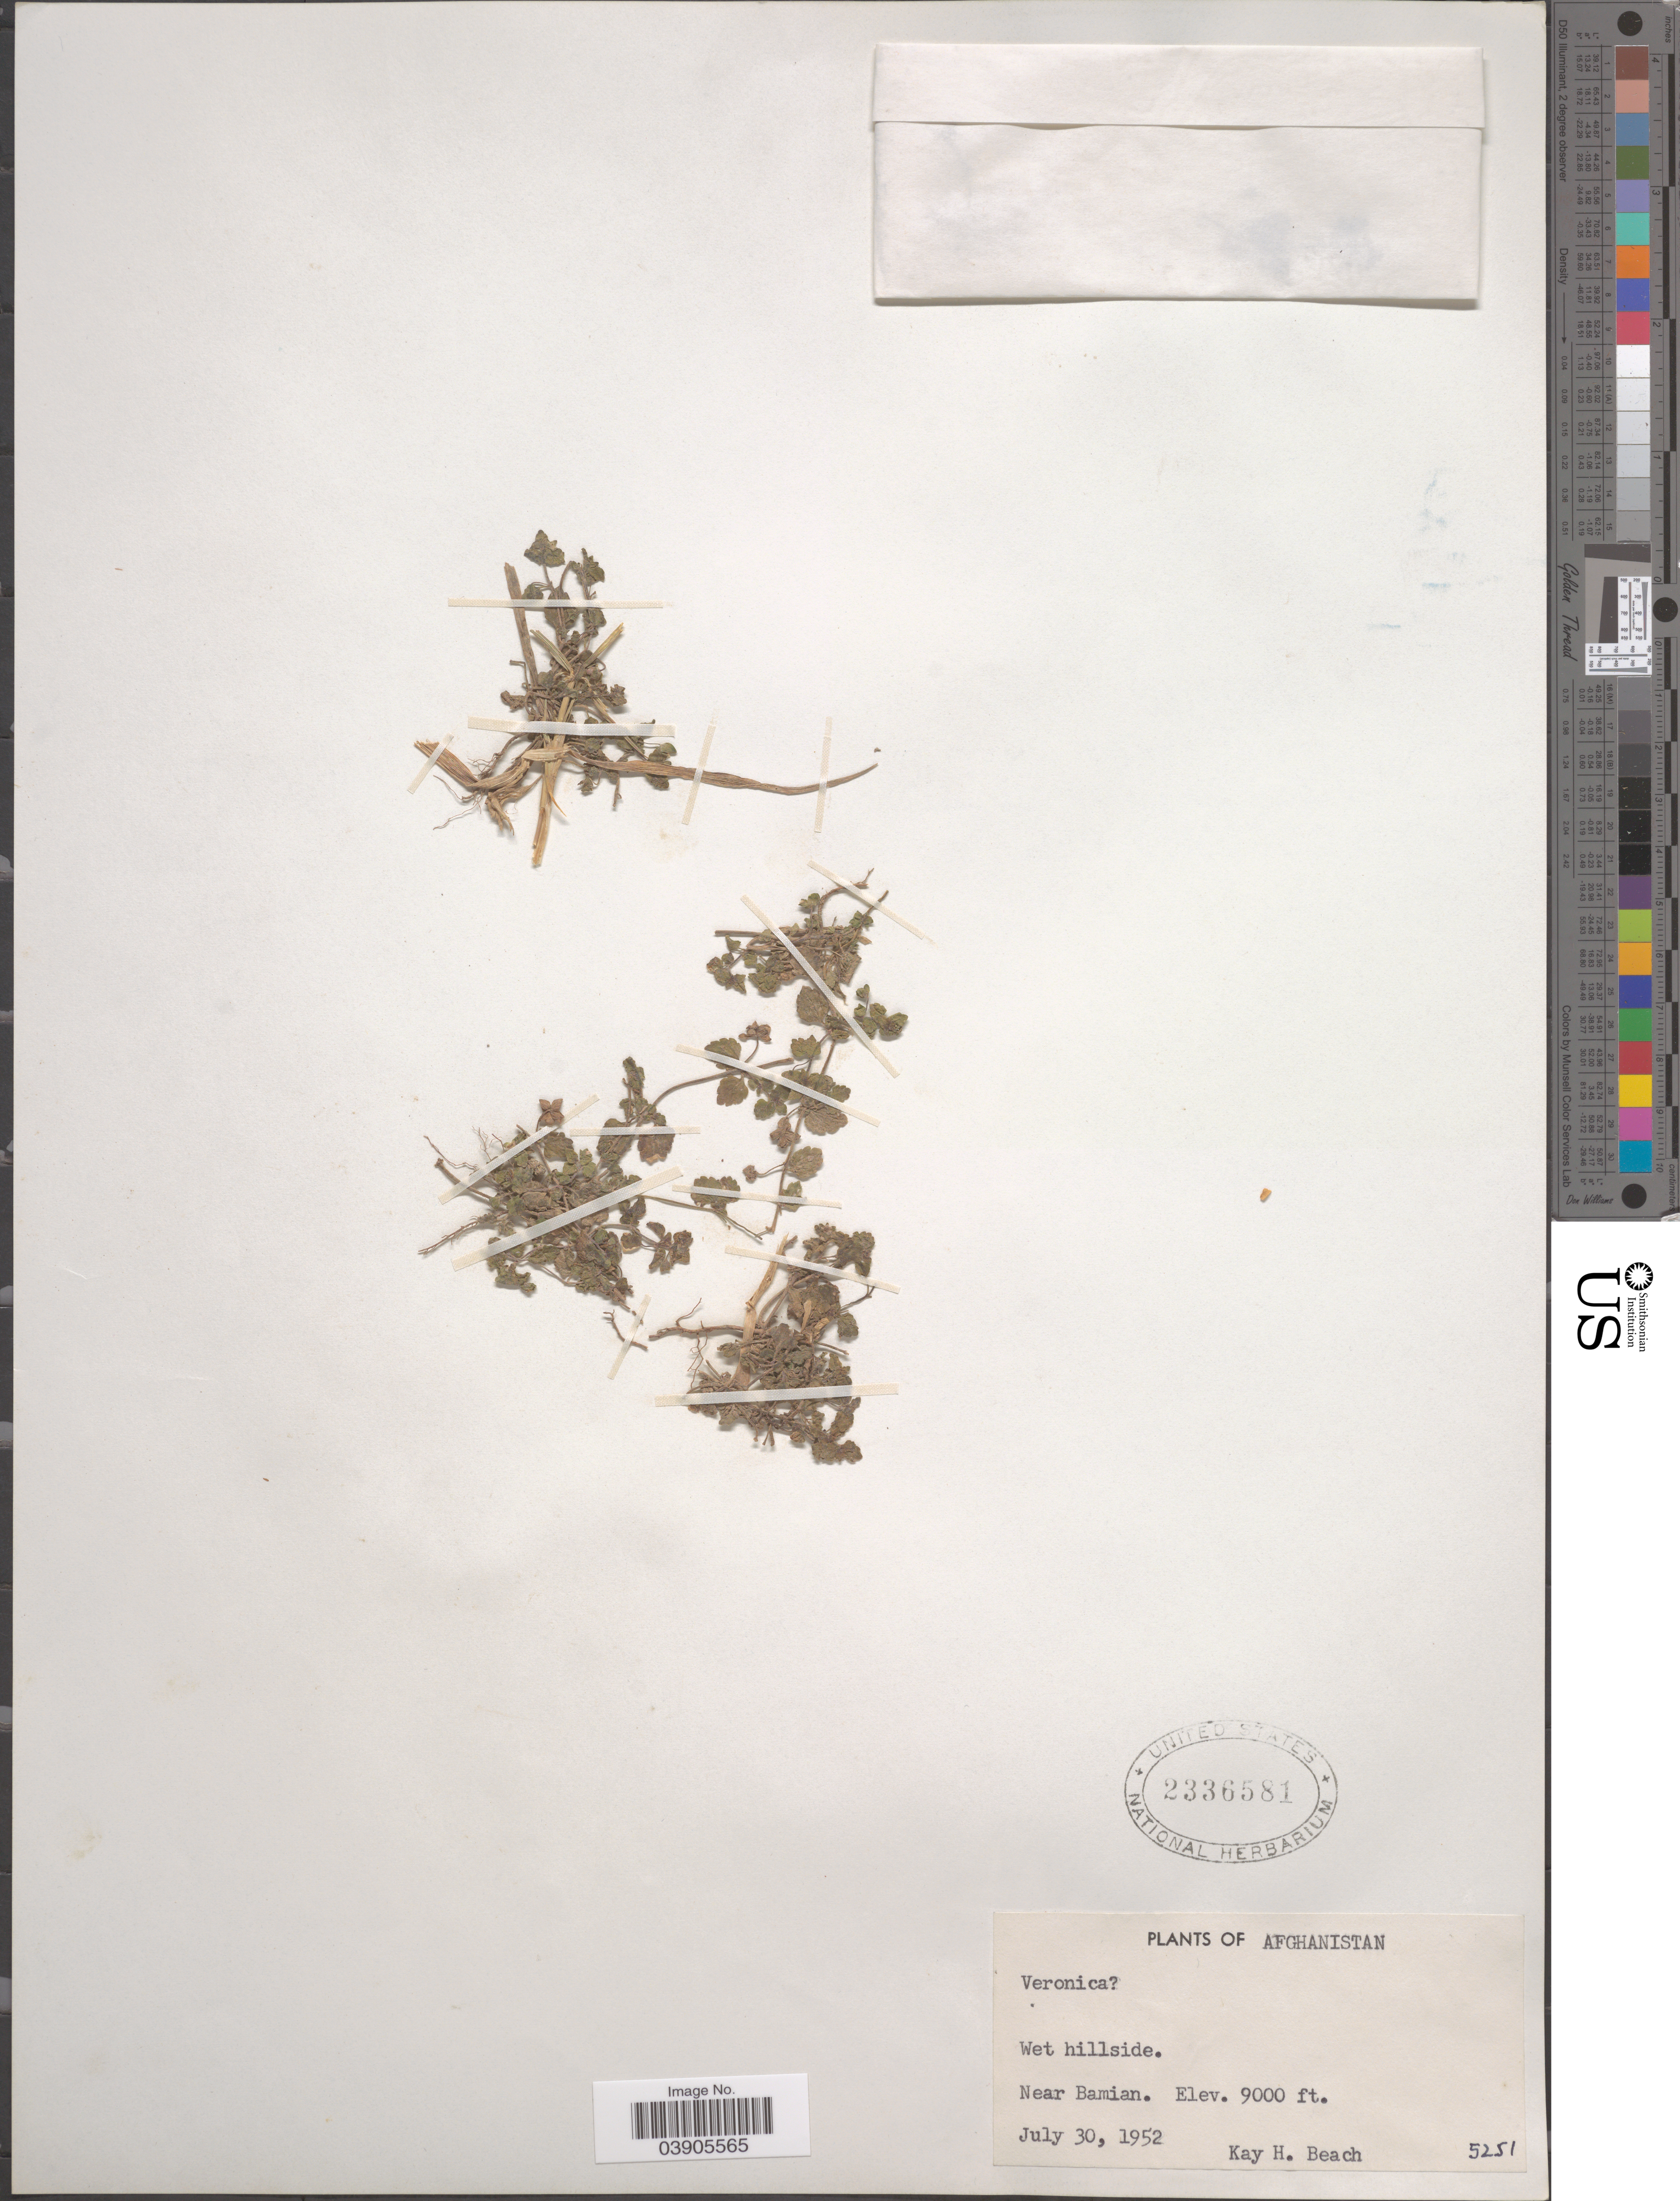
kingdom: Plantae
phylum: Tracheophyta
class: Magnoliopsida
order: Lamiales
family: Plantaginaceae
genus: Veronica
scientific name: Veronica polita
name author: Fr.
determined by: Albach, Dirk C.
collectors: K. H. Beach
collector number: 5251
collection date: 1952-07-30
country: Afghanistan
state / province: Bamian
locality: Wet hillside. Near Bamian.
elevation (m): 2743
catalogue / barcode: US 2336581